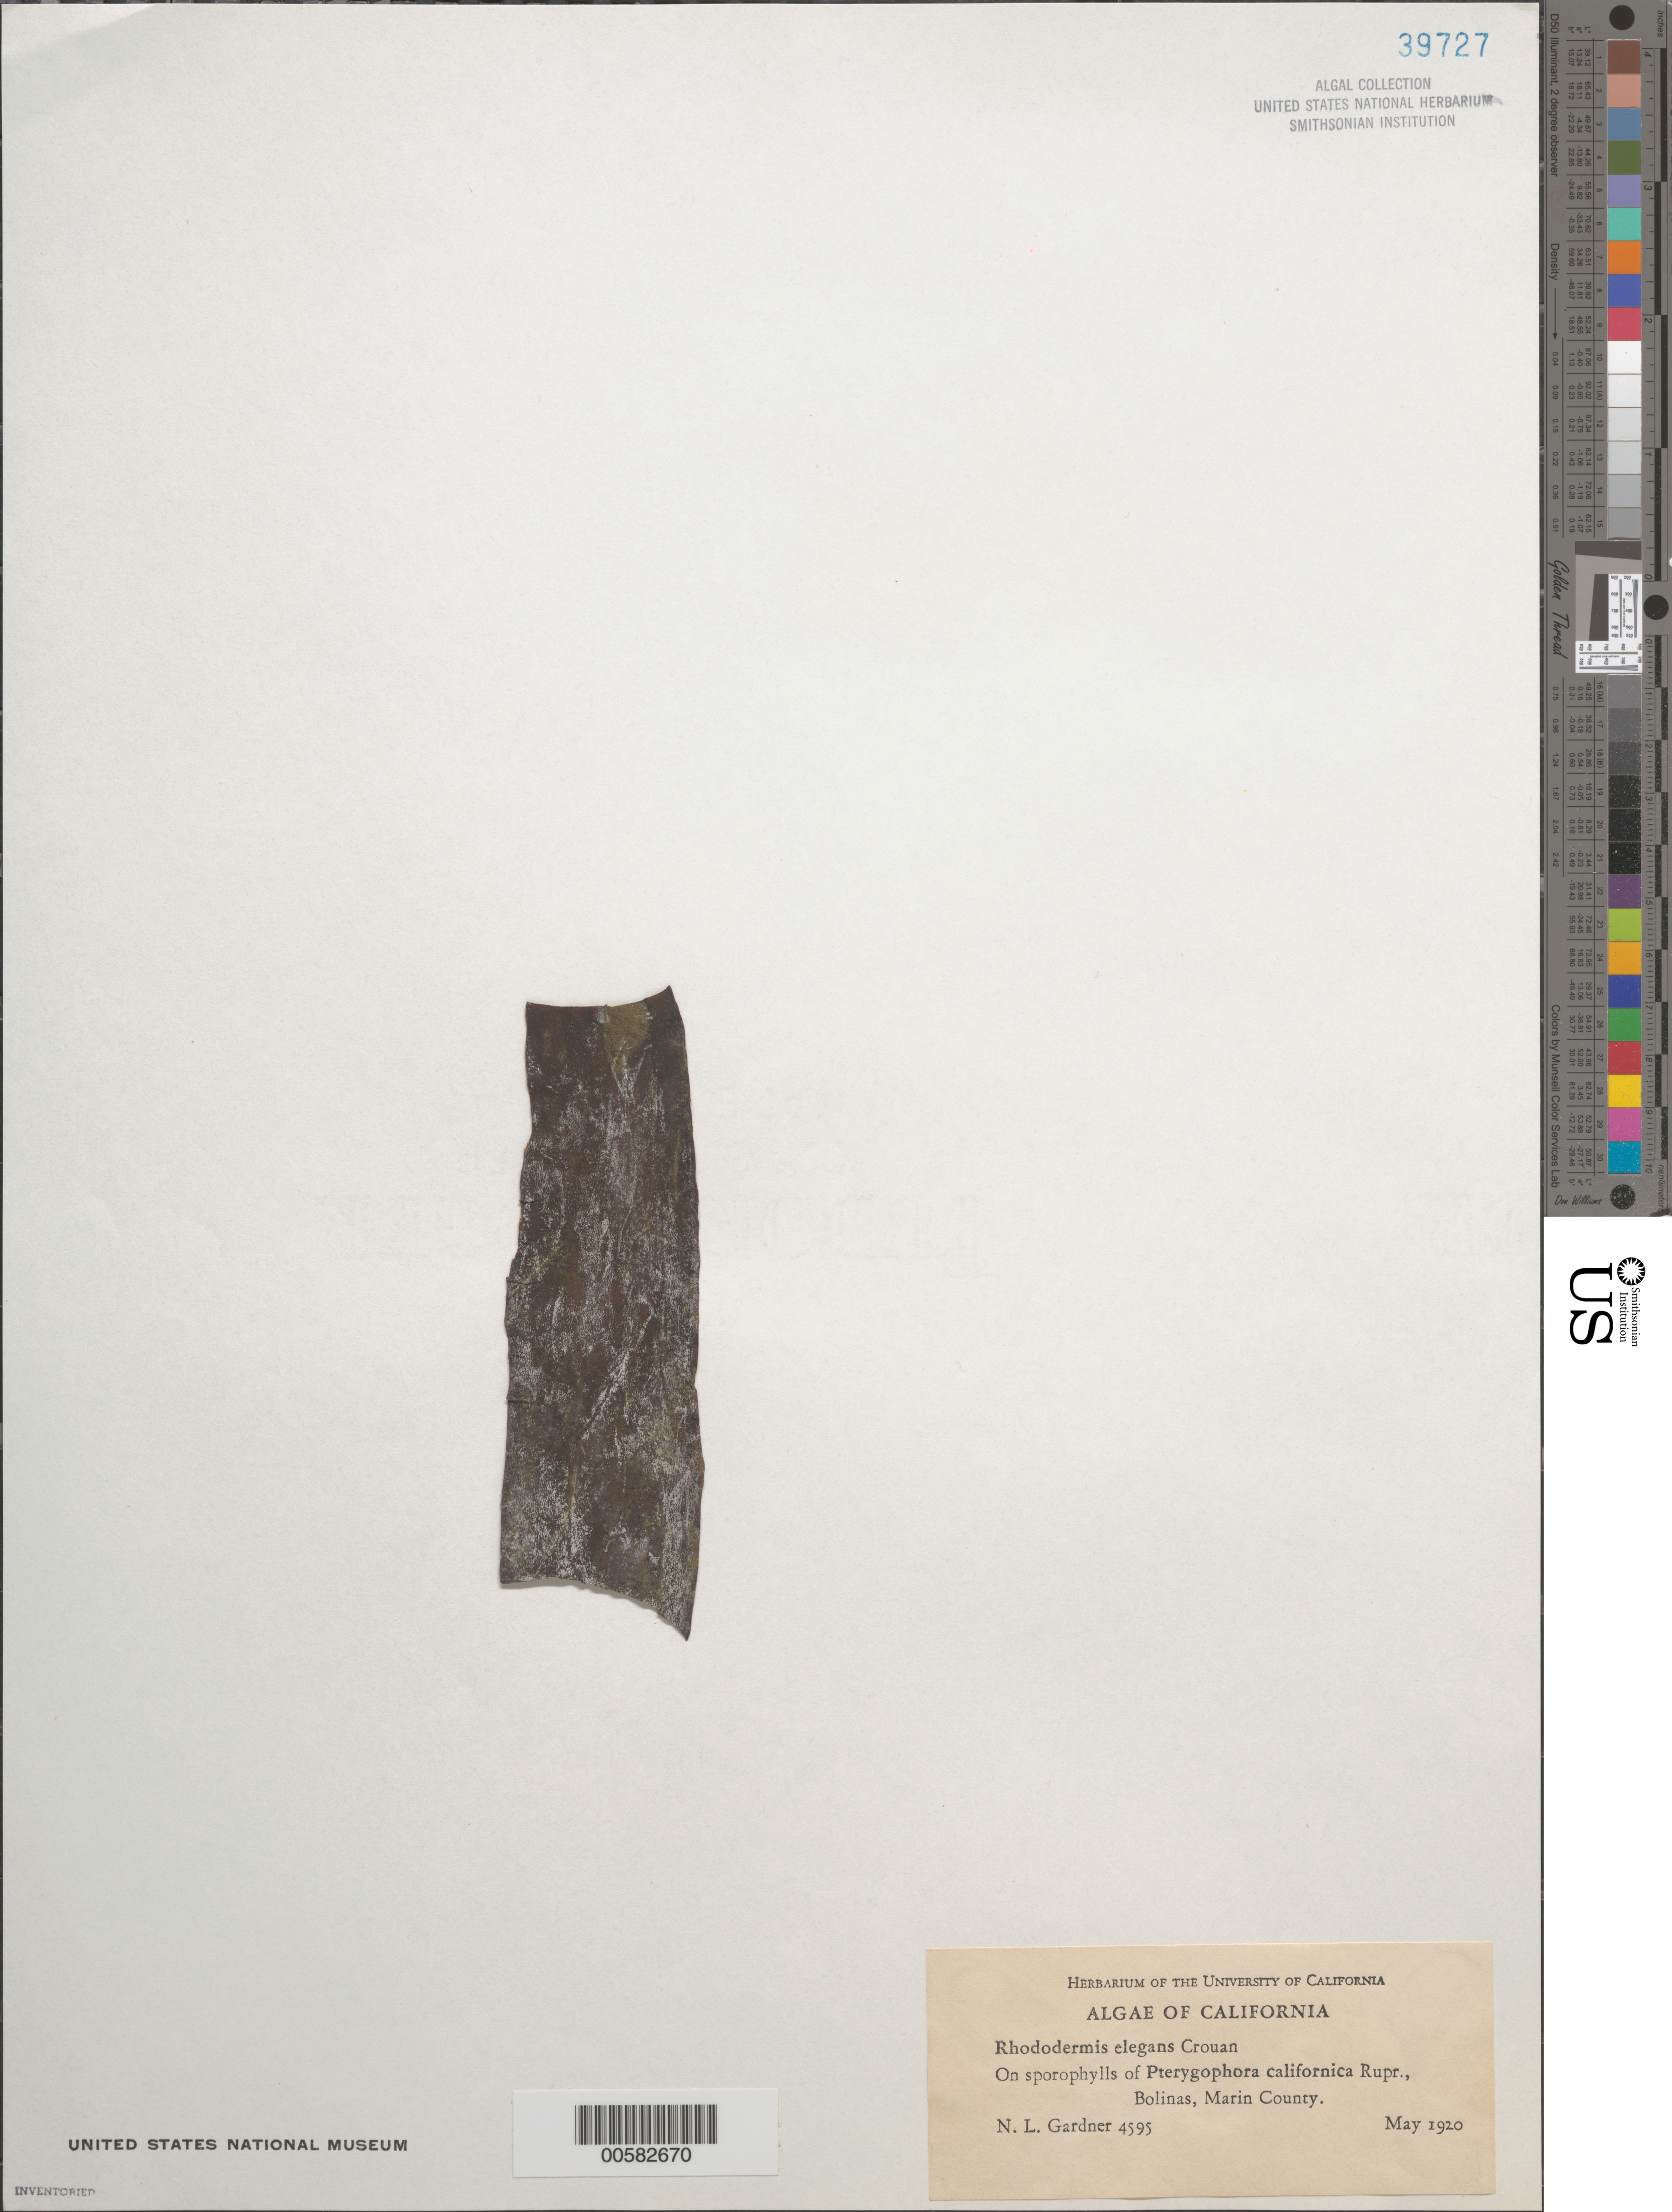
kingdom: Plantae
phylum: Rhodophyta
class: Florideophyceae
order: Palmariales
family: Rhodophysemataceae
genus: Rhodophysema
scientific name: Rhodophysema elegans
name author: (P. Crouan & H. Crouan ex J. Agardh) P.S. Dixon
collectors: N. Gardner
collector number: NLG 4595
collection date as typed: May 1920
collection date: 1920-05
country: United States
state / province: California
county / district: Marin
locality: Bolinas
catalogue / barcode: US 39727